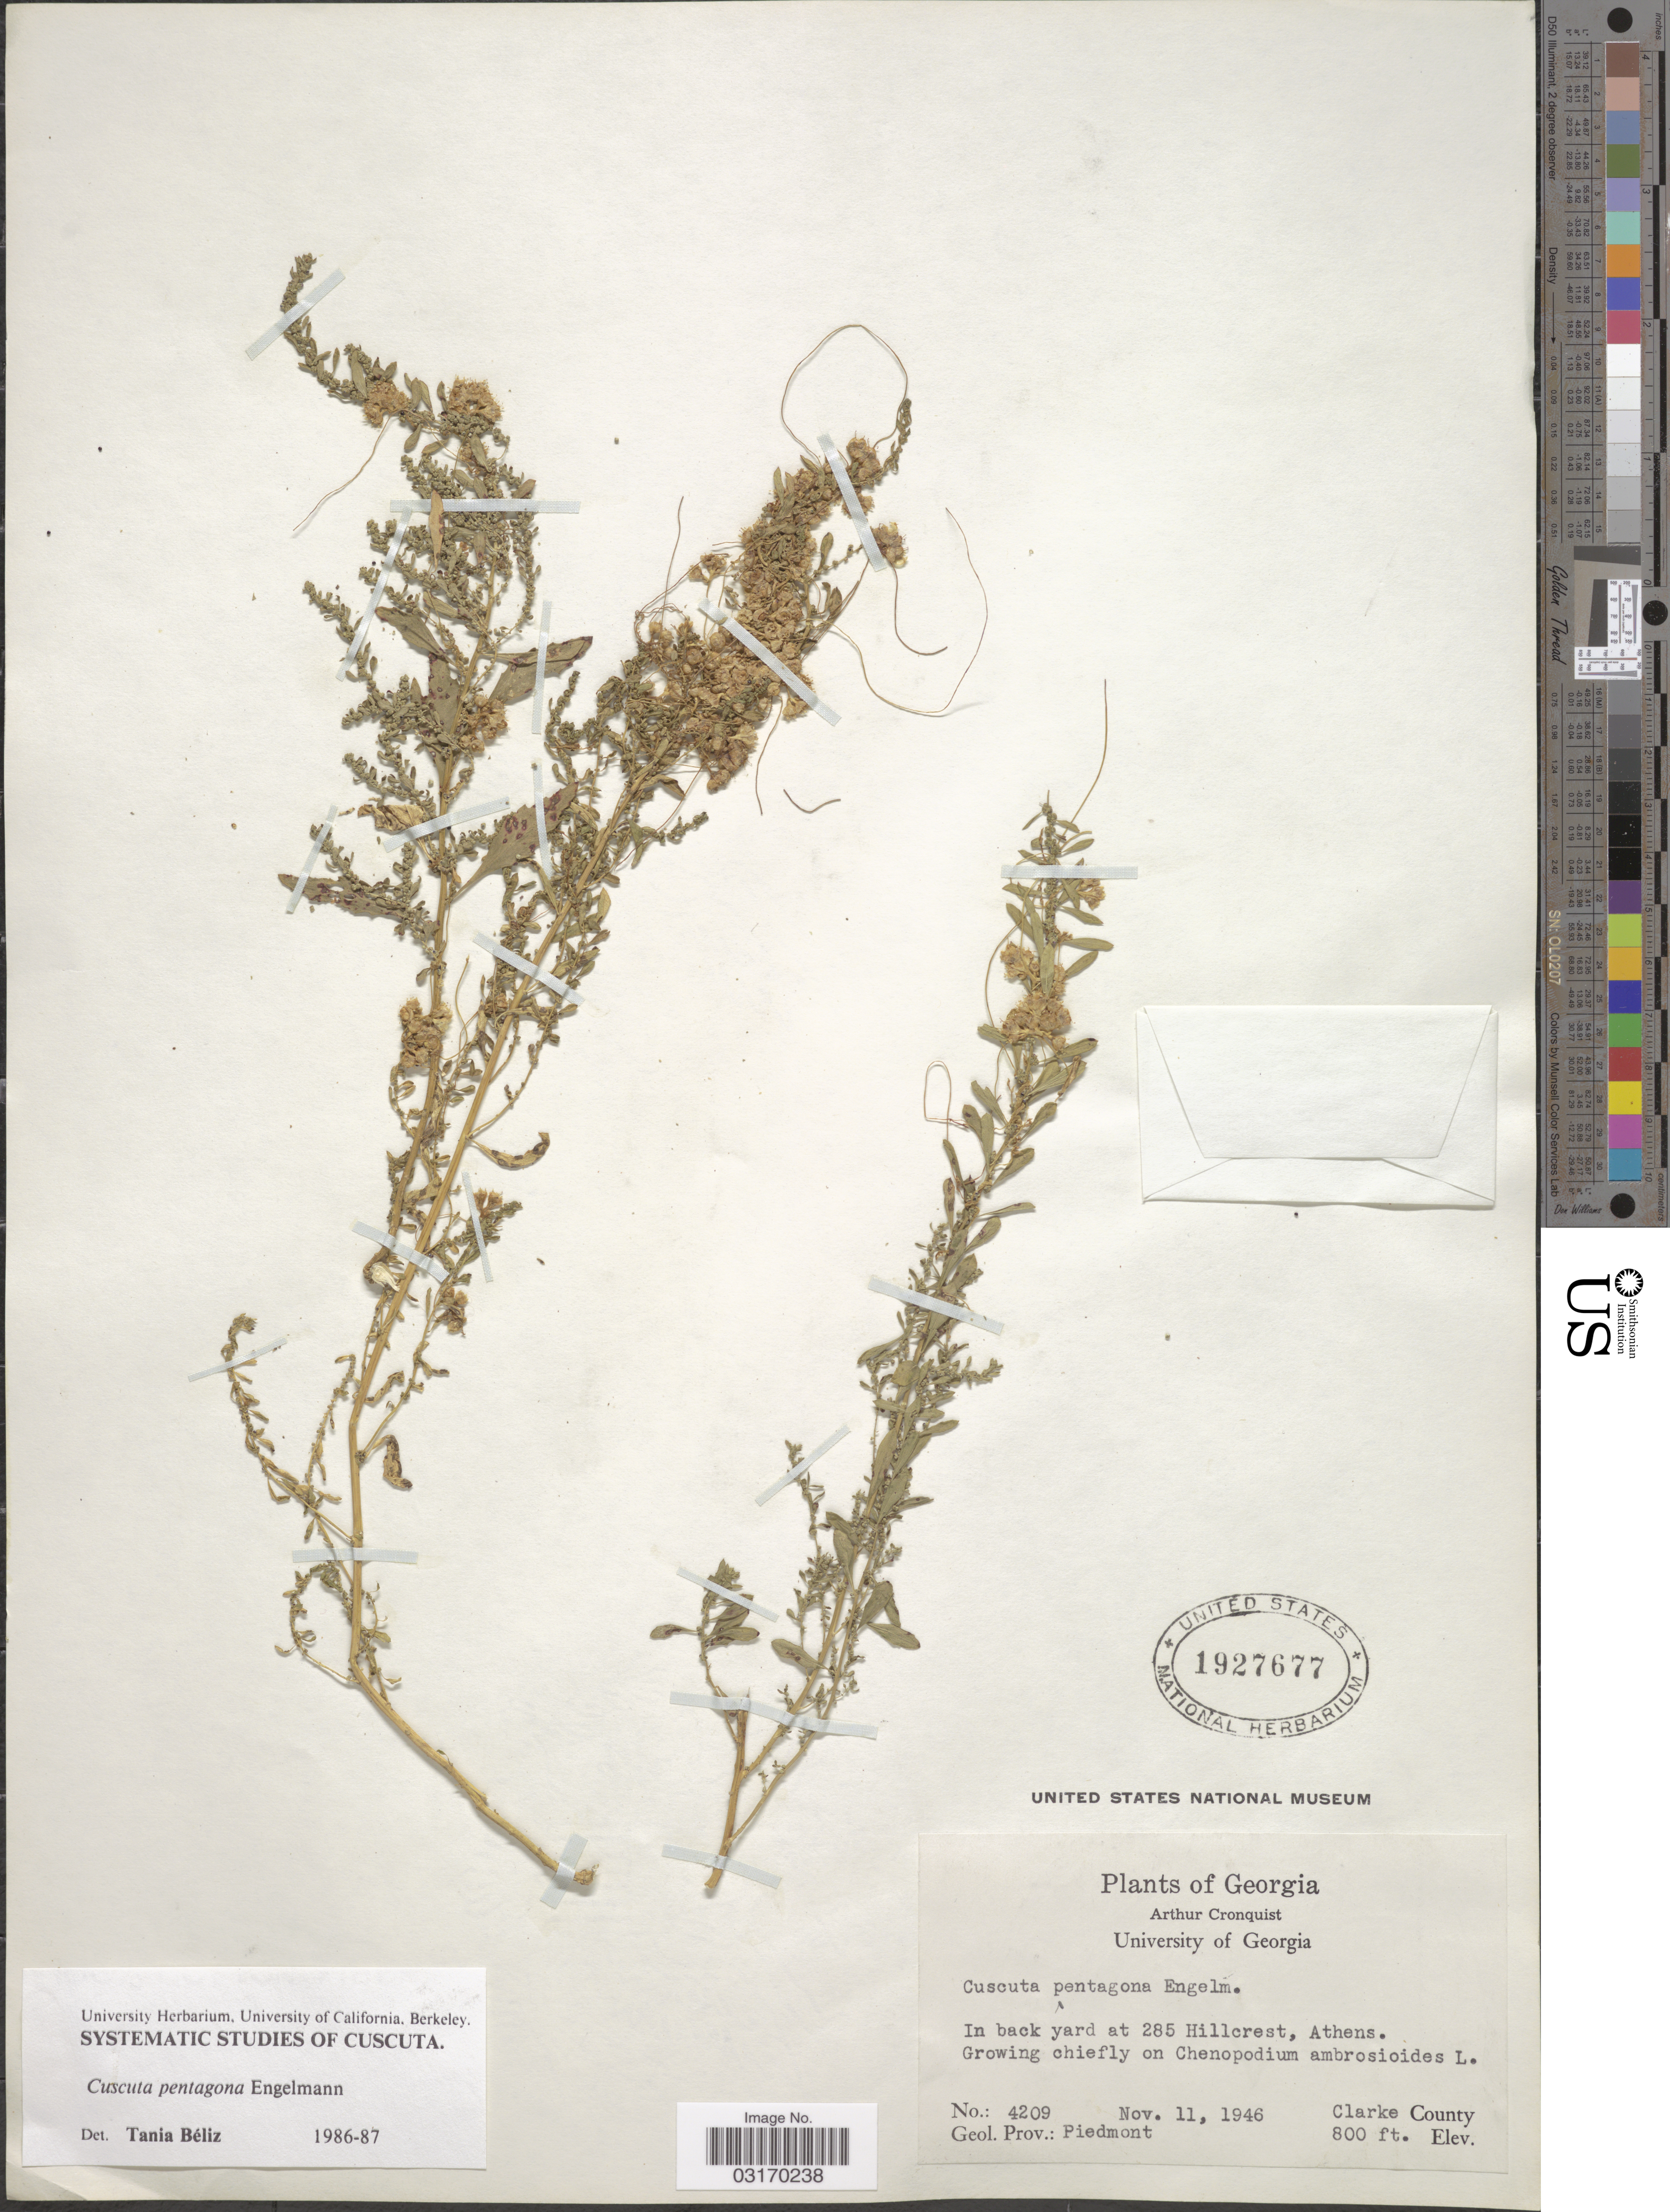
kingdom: Plantae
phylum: Tracheophyta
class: Magnoliopsida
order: Solanales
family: Convolvulaceae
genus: Cuscuta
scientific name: Cuscuta pentagona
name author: Engelm.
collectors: A. J. Cronquist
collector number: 4209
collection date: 1946-11-11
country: United States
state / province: Georgia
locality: In back yard at 285 Hillcrest, Athens. Clarke County. Geol. Prov.: Piedmont.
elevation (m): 244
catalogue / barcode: US 1927677